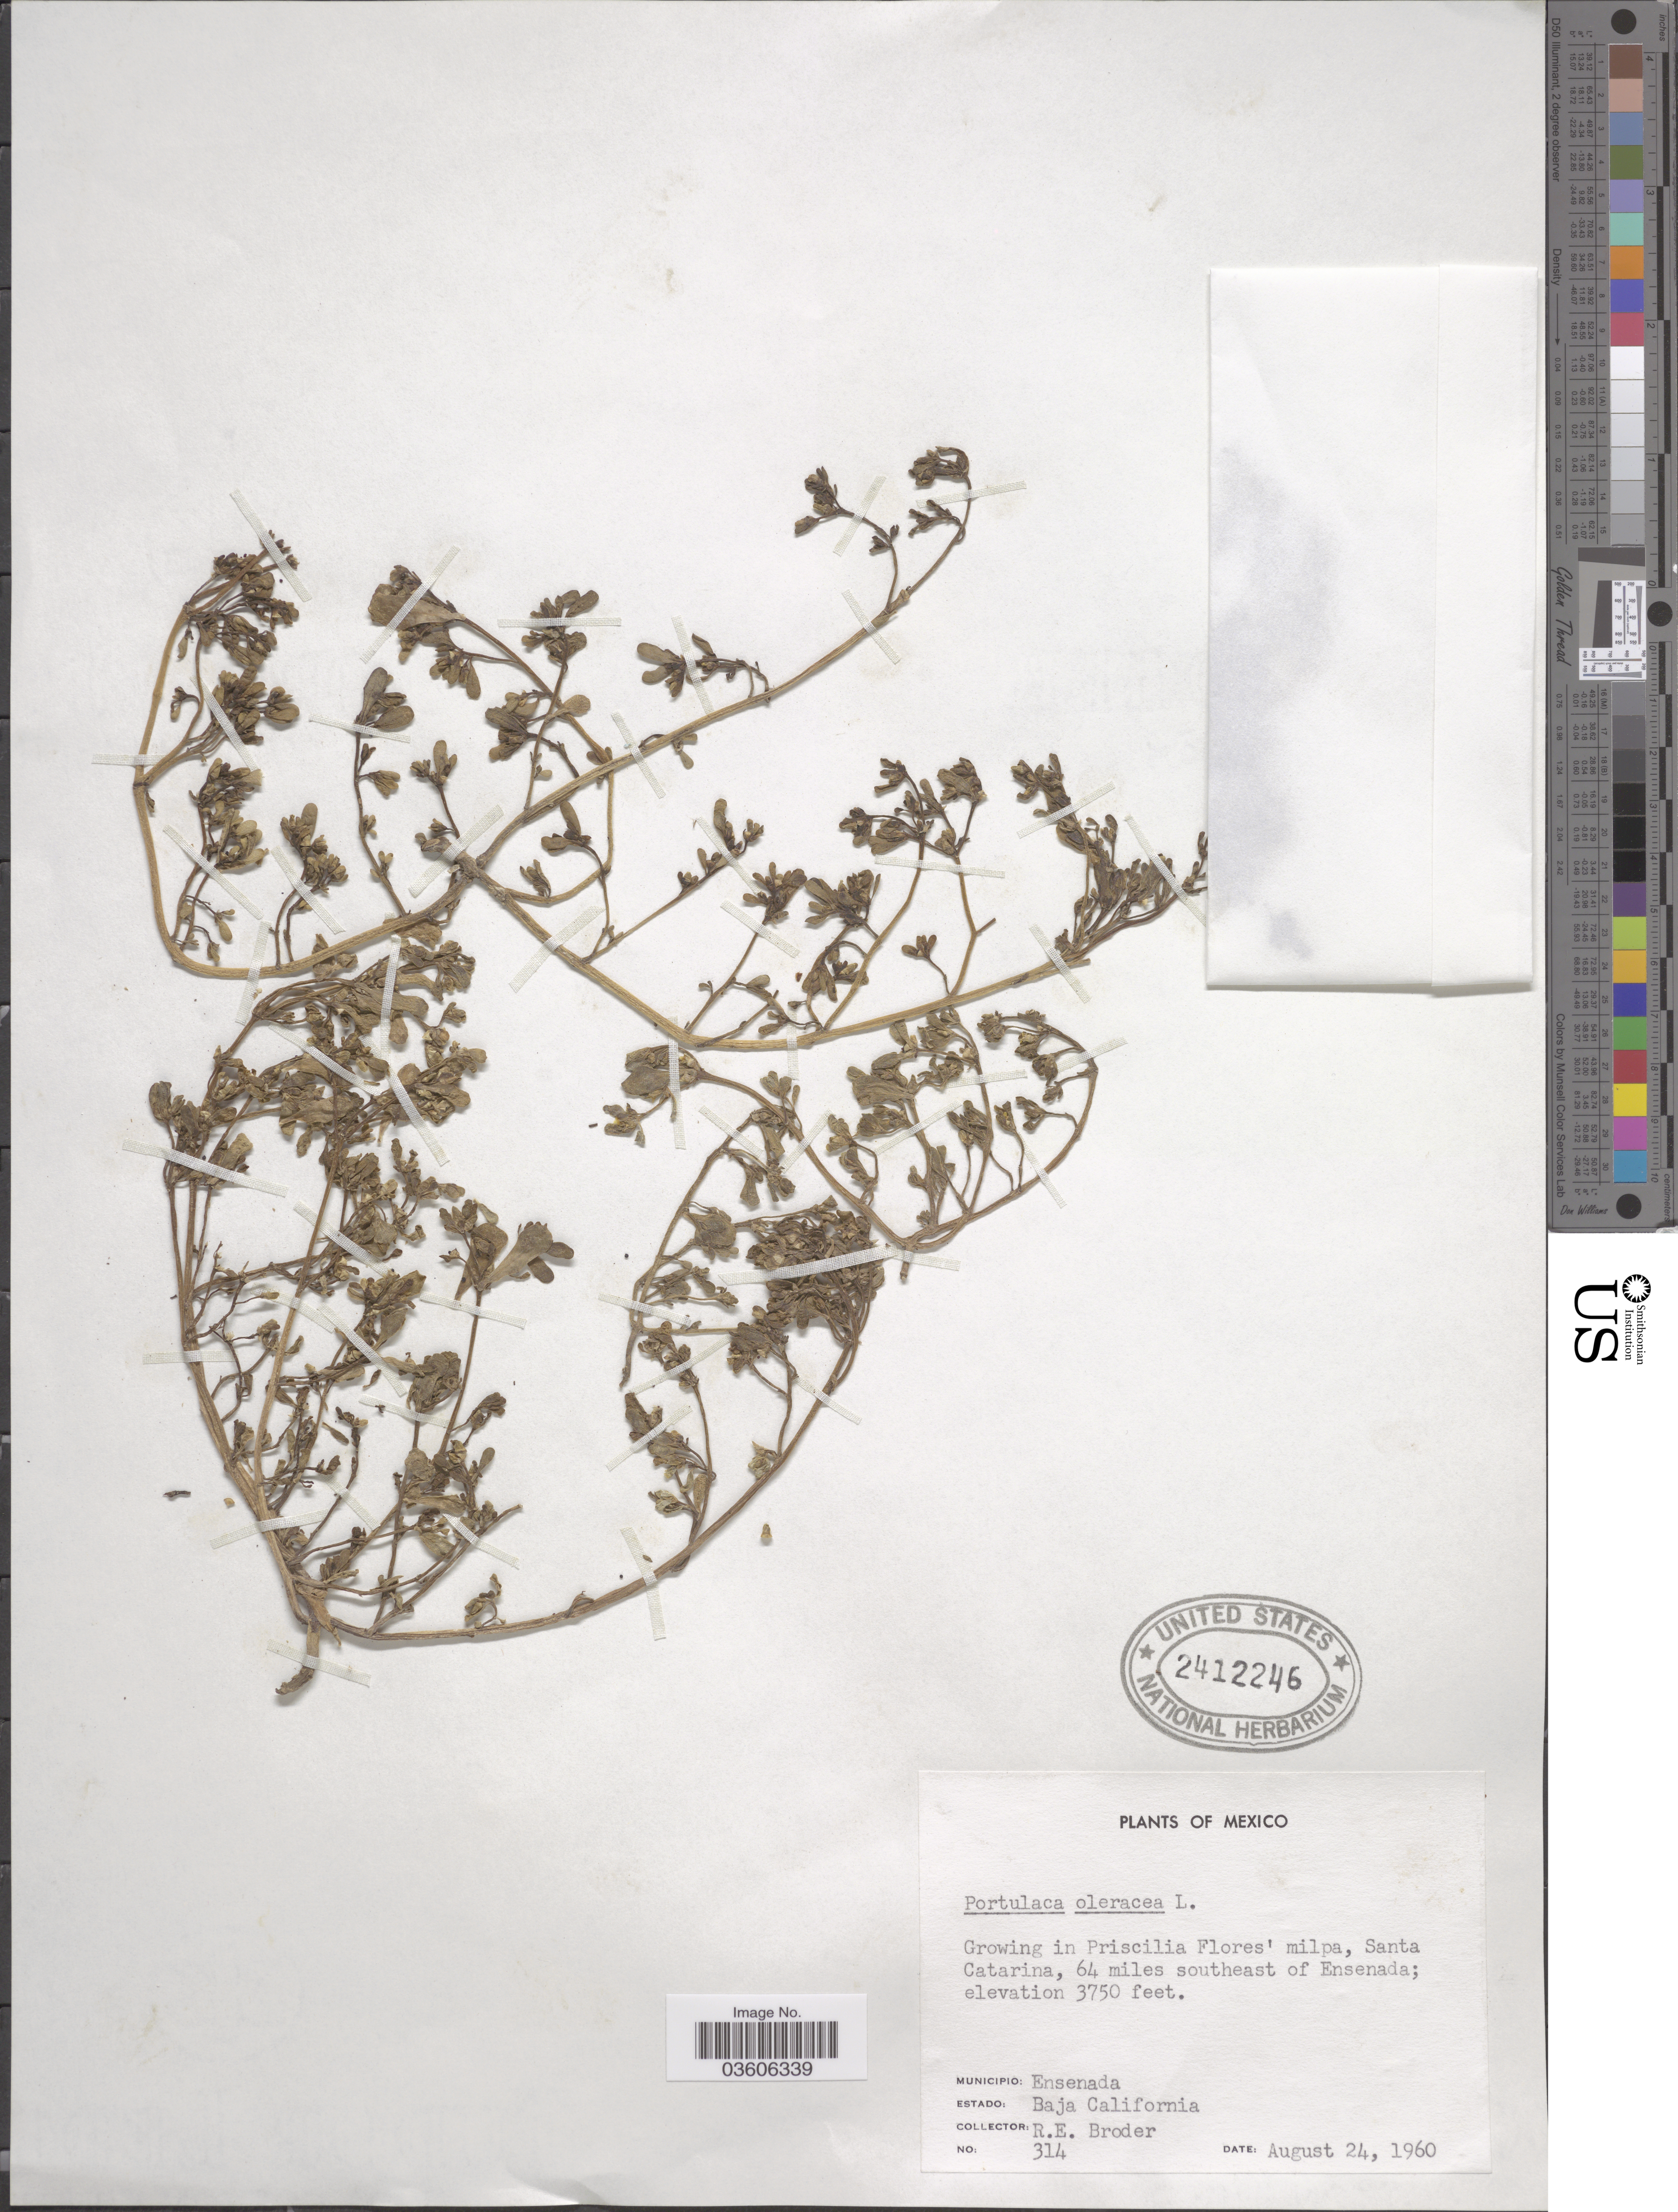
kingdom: Plantae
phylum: Tracheophyta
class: Magnoliopsida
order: Caryophyllales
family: Portulacaceae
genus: Portulaca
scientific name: Portulaca oleracea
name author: L.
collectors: R. Broder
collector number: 314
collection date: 1960-08-24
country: Mexico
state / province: Baja California Norte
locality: Priscilia Flores' milpa, Santa Catarina, 64 miles southeast of Ensenada. Municipio: Ensenada.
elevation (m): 1143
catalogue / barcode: US 2412246